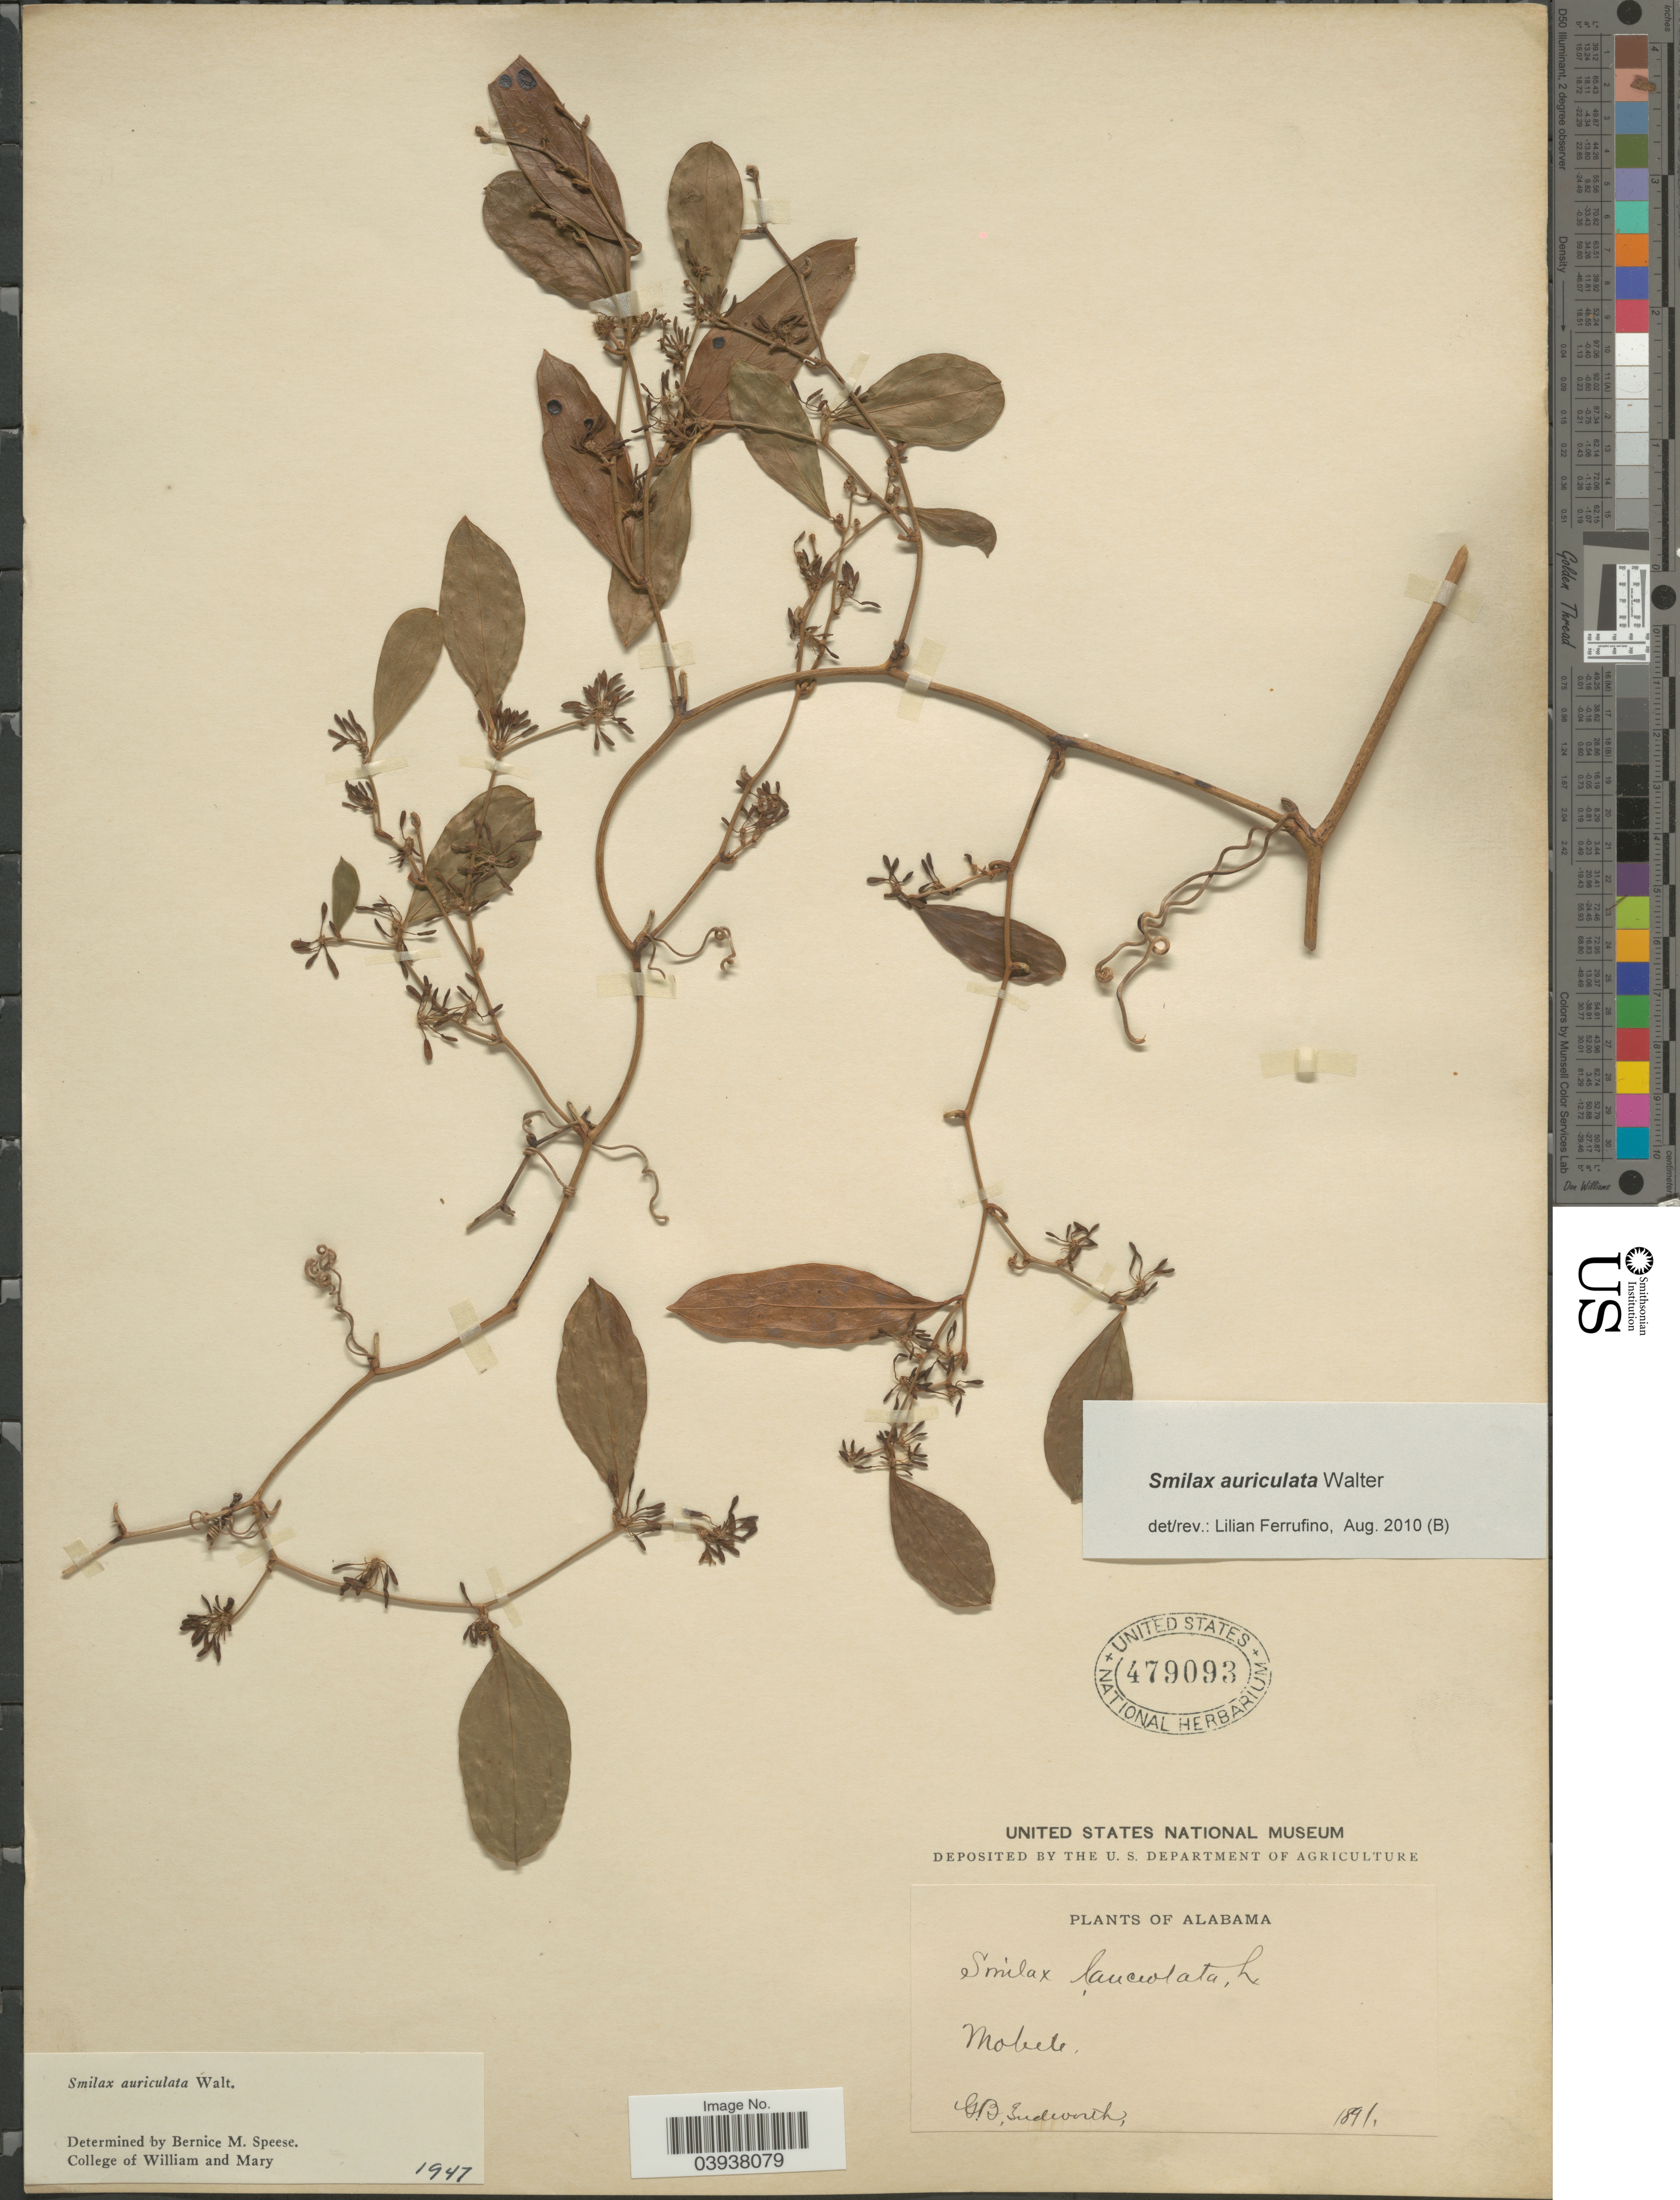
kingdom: Plantae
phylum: Tracheophyta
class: Liliopsida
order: Liliales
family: Smilacaceae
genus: Smilax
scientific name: Smilax auriculata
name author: Walter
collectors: G. B. Sudworth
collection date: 1891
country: United States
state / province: Alabama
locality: Mobile.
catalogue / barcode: US 479093